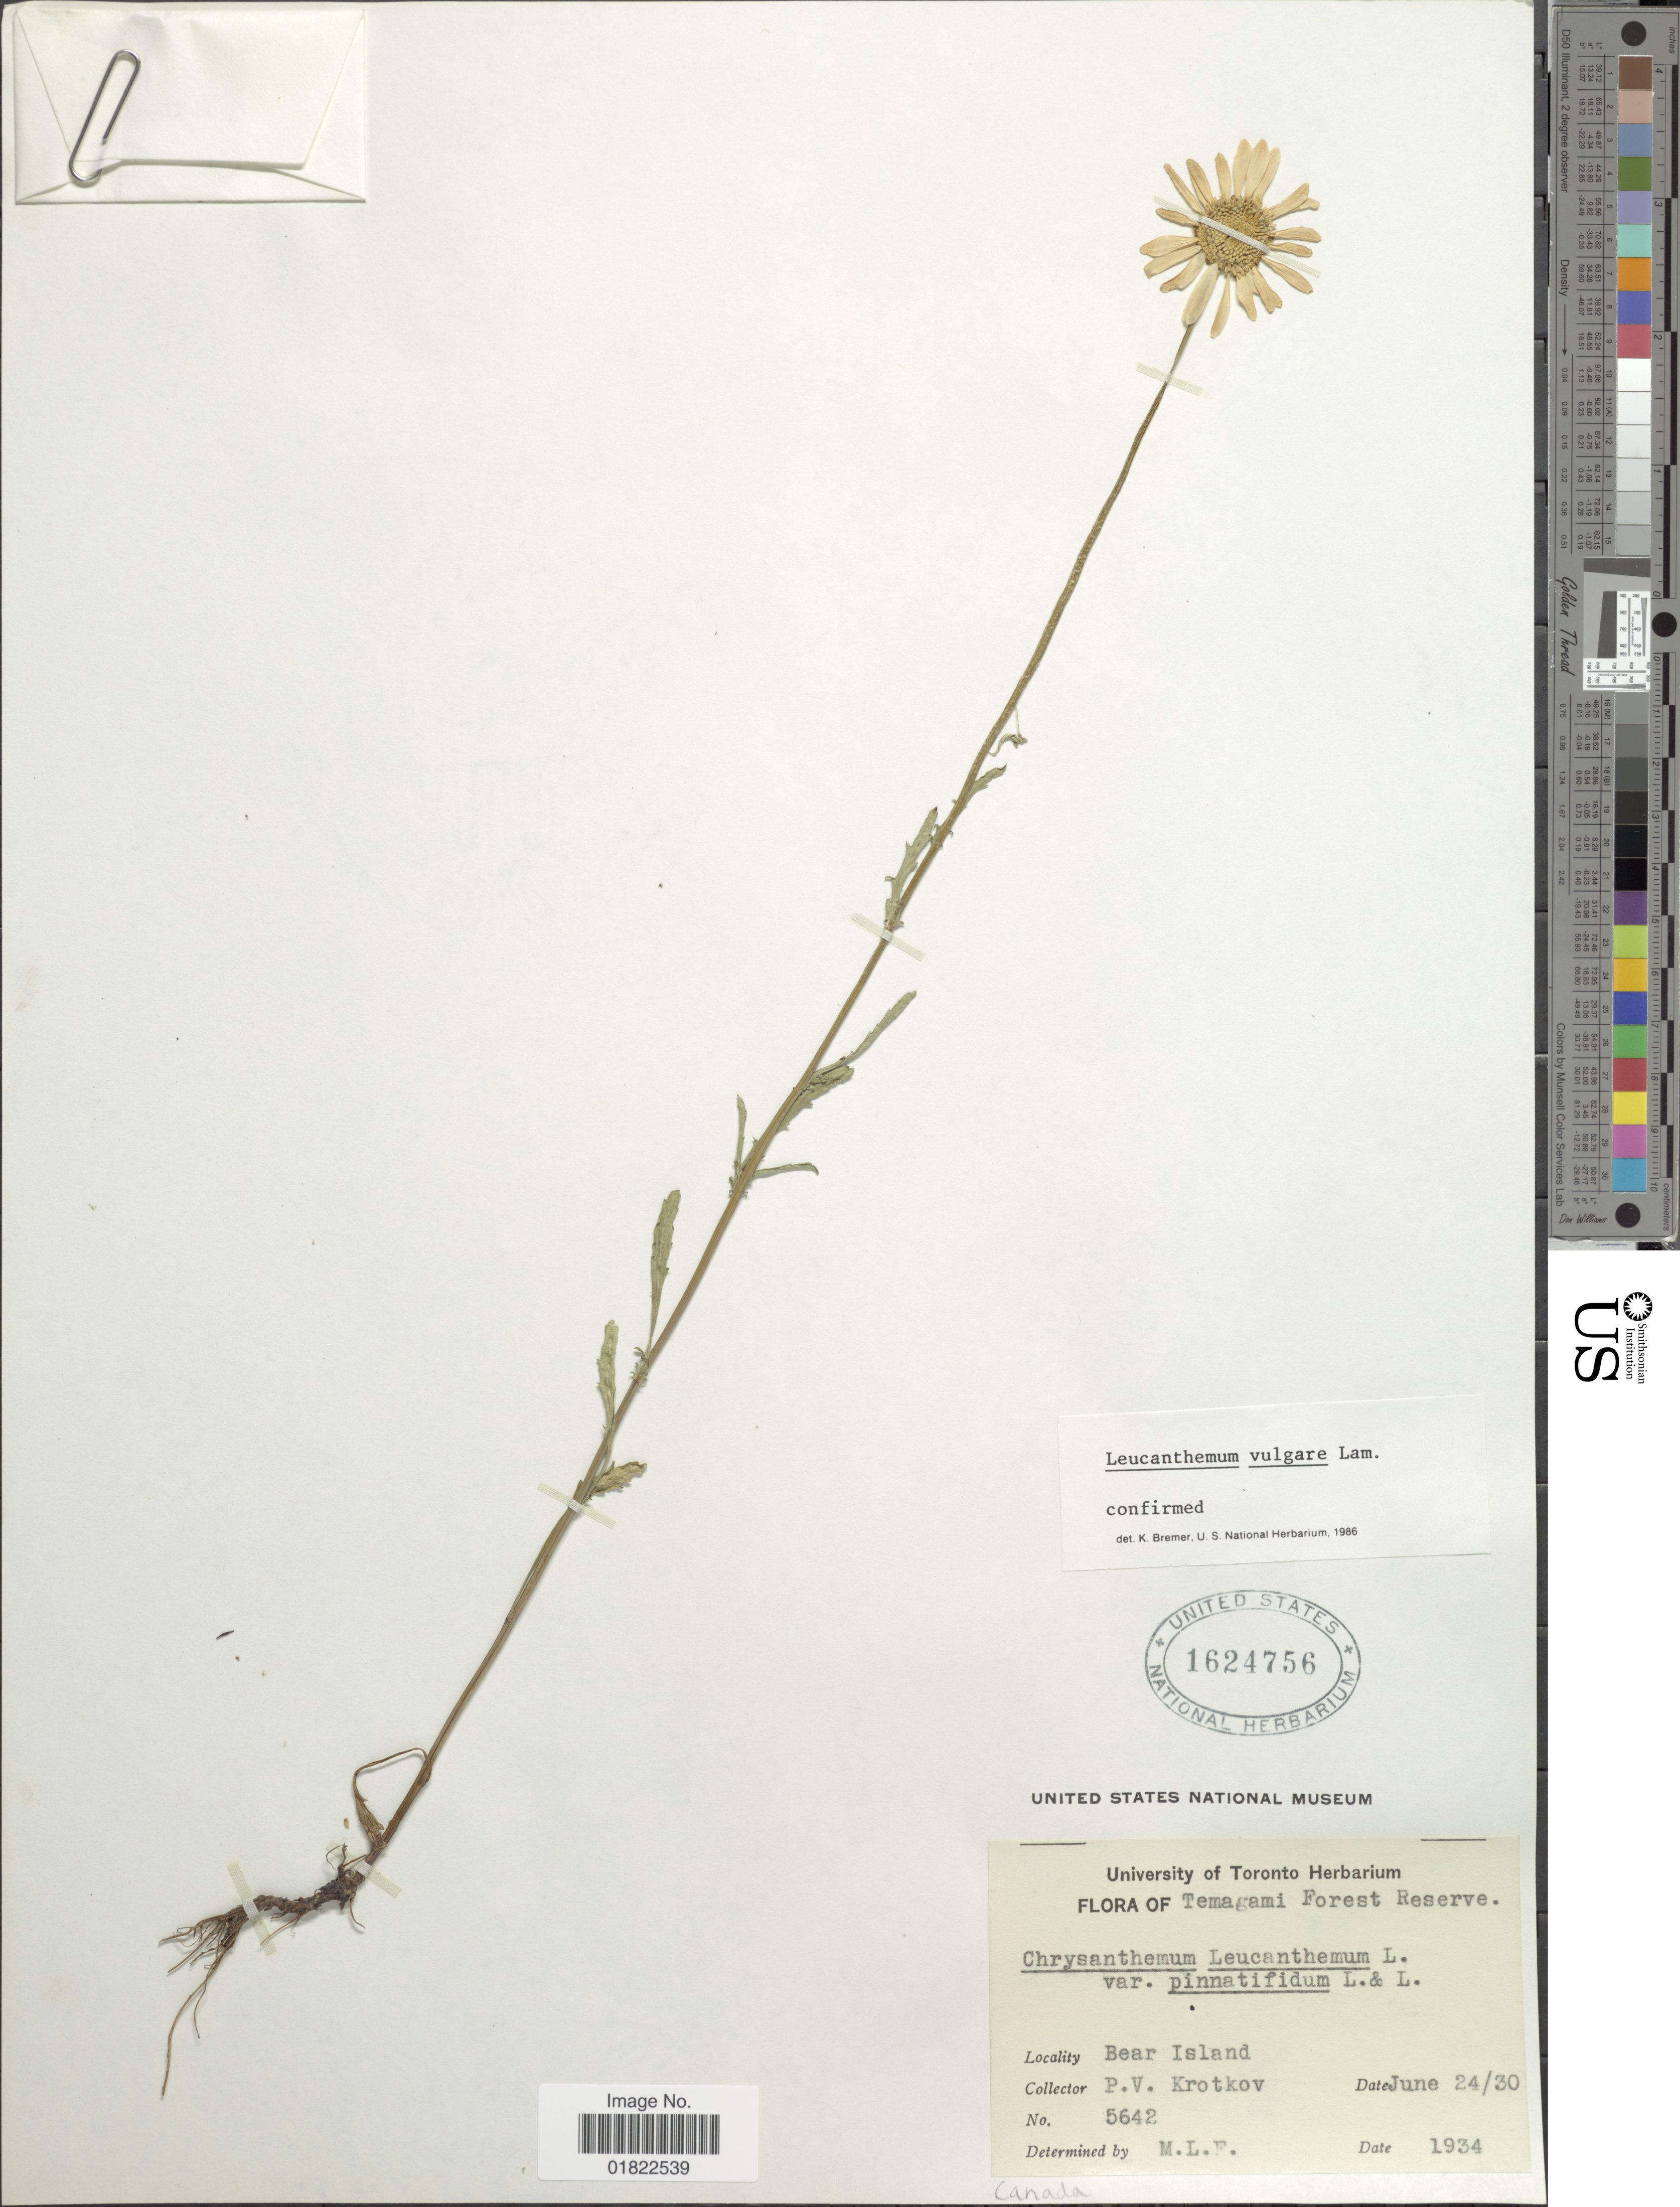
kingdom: Plantae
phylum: Tracheophyta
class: Magnoliopsida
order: Asterales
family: Asteraceae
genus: Leucanthemum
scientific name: Leucanthemum vulgare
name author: Lam.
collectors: P. V. Krotkov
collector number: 5642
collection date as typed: Transcribed d/m/y: 24/6/30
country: Canada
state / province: Ontario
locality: Temagami Forest Reserve, Bear Island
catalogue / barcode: US 1624756